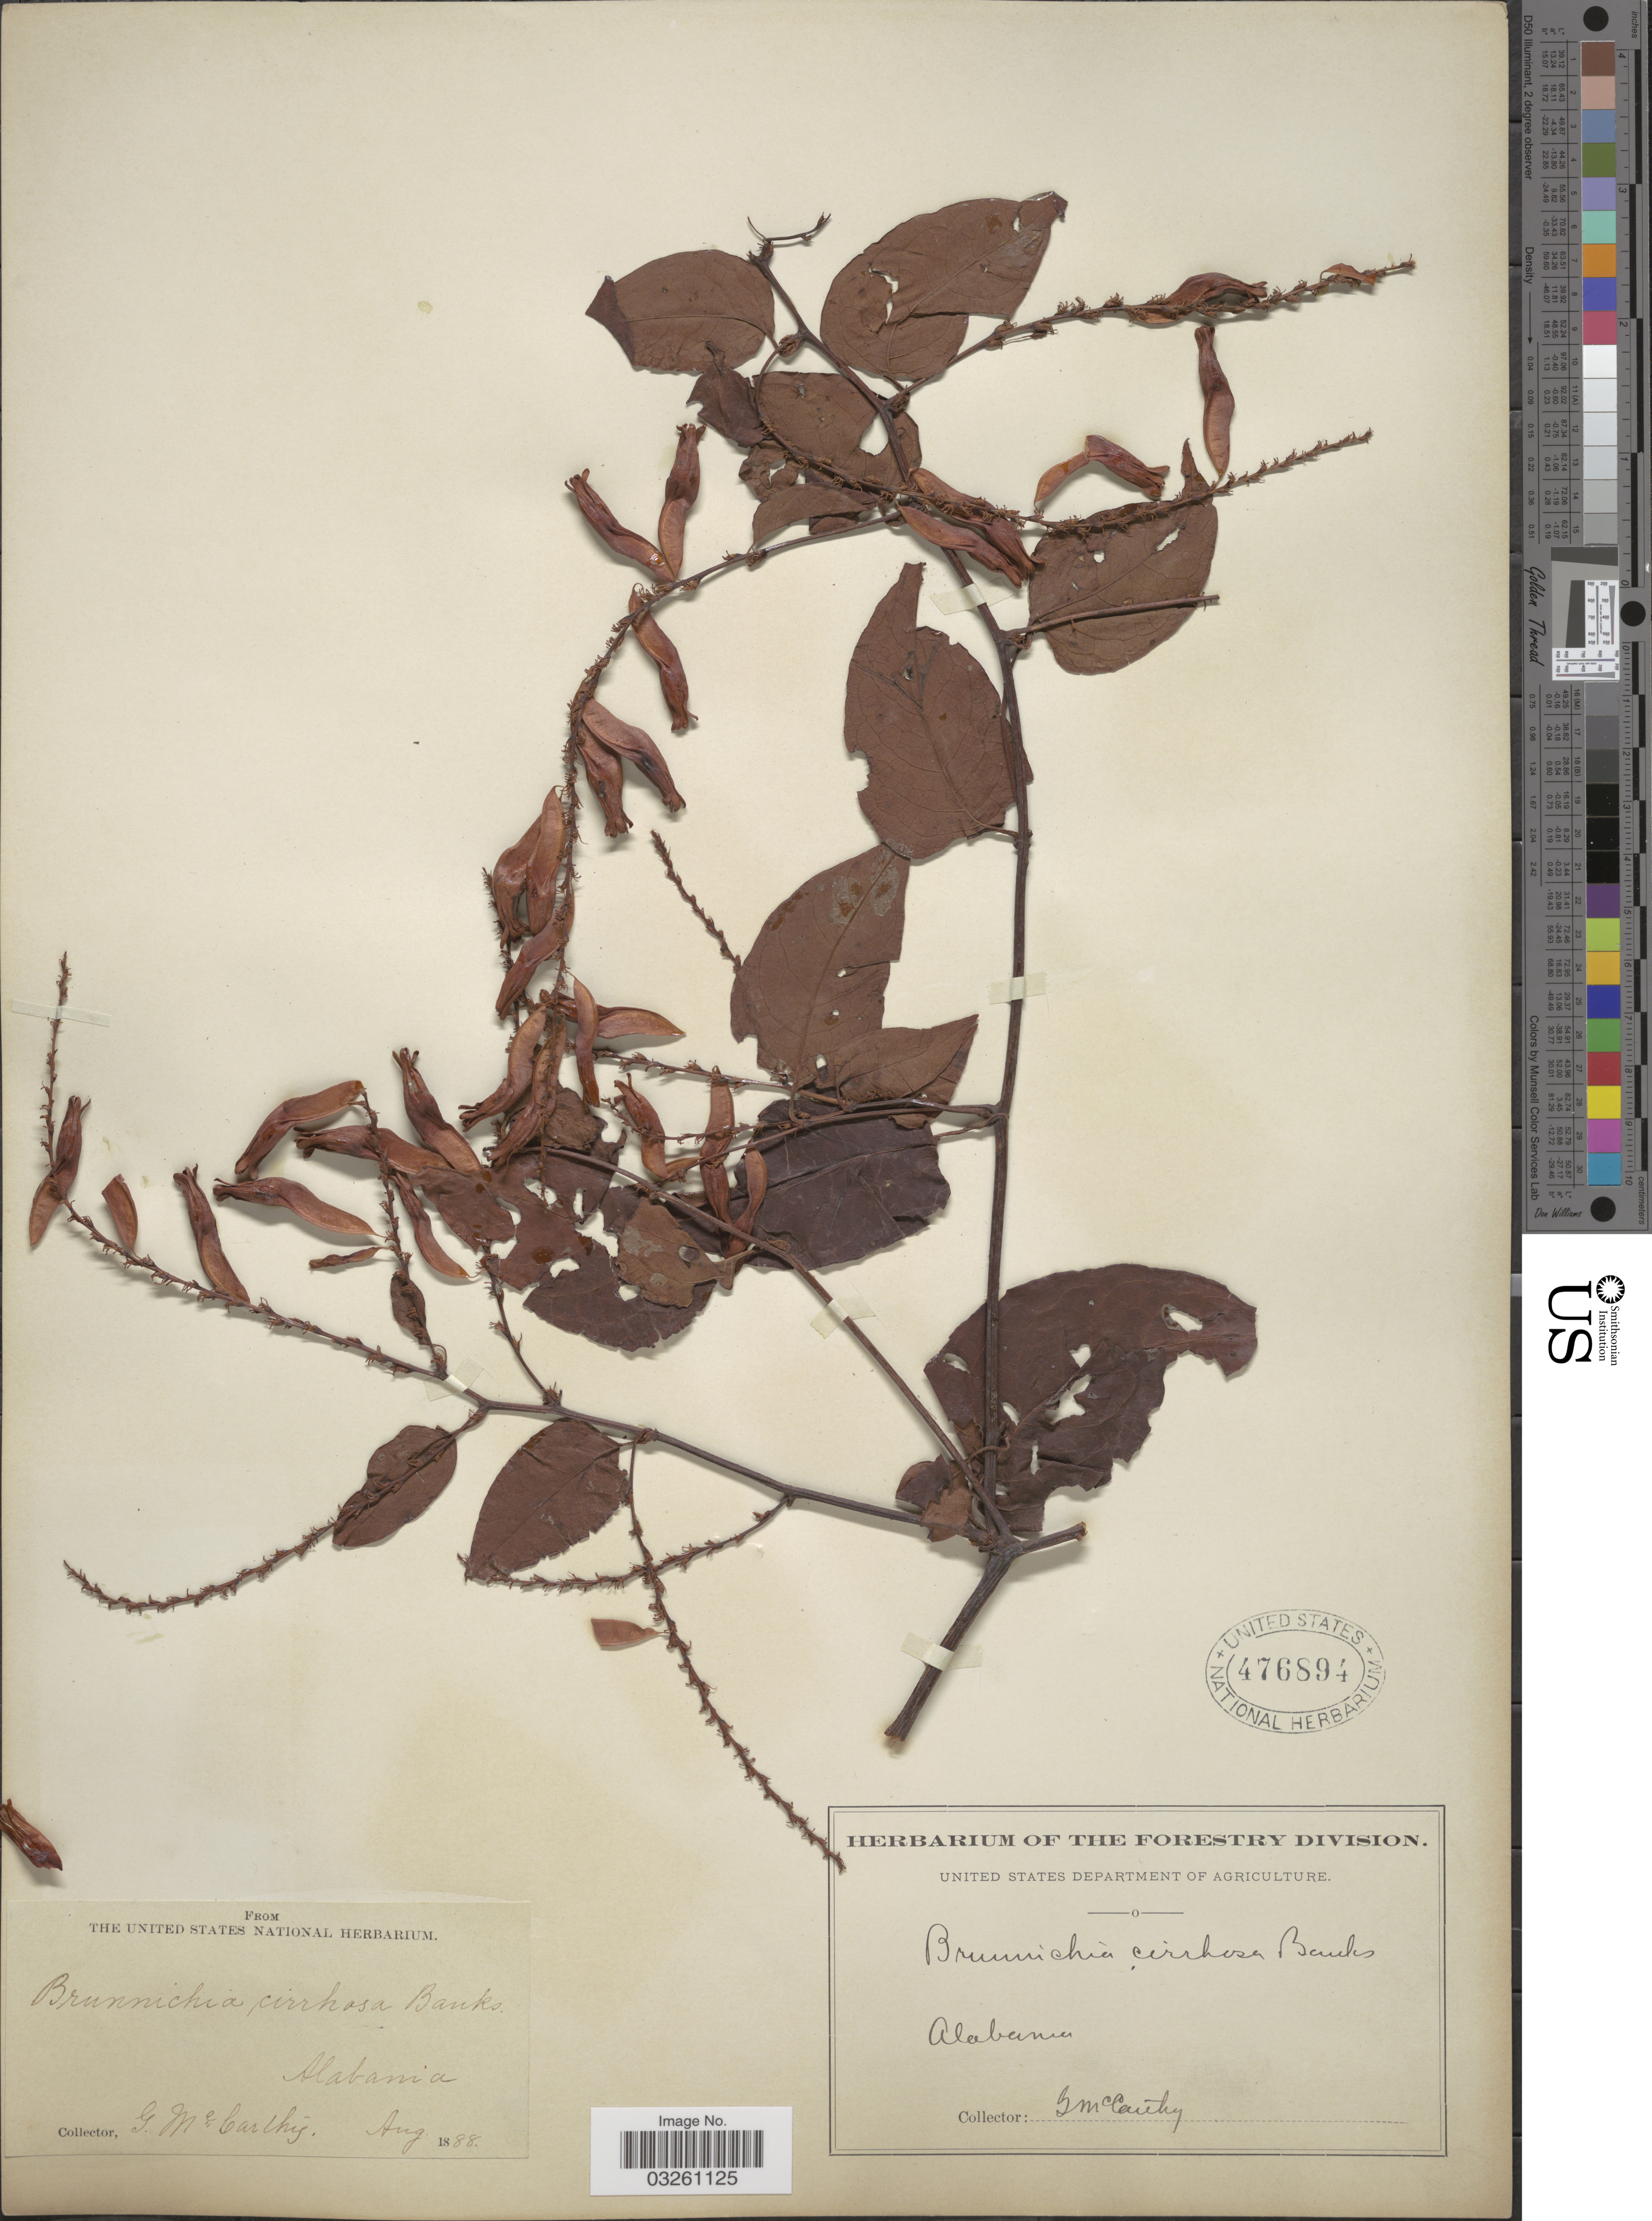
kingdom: Plantae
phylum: Tracheophyta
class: Magnoliopsida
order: Caryophyllales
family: Polygonaceae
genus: Brunnichia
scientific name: Brunnichia cirrhosa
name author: Gaertn.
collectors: G. M. McCarthy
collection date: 1888-08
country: United States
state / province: Alabama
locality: Alabama.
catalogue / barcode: US 476894